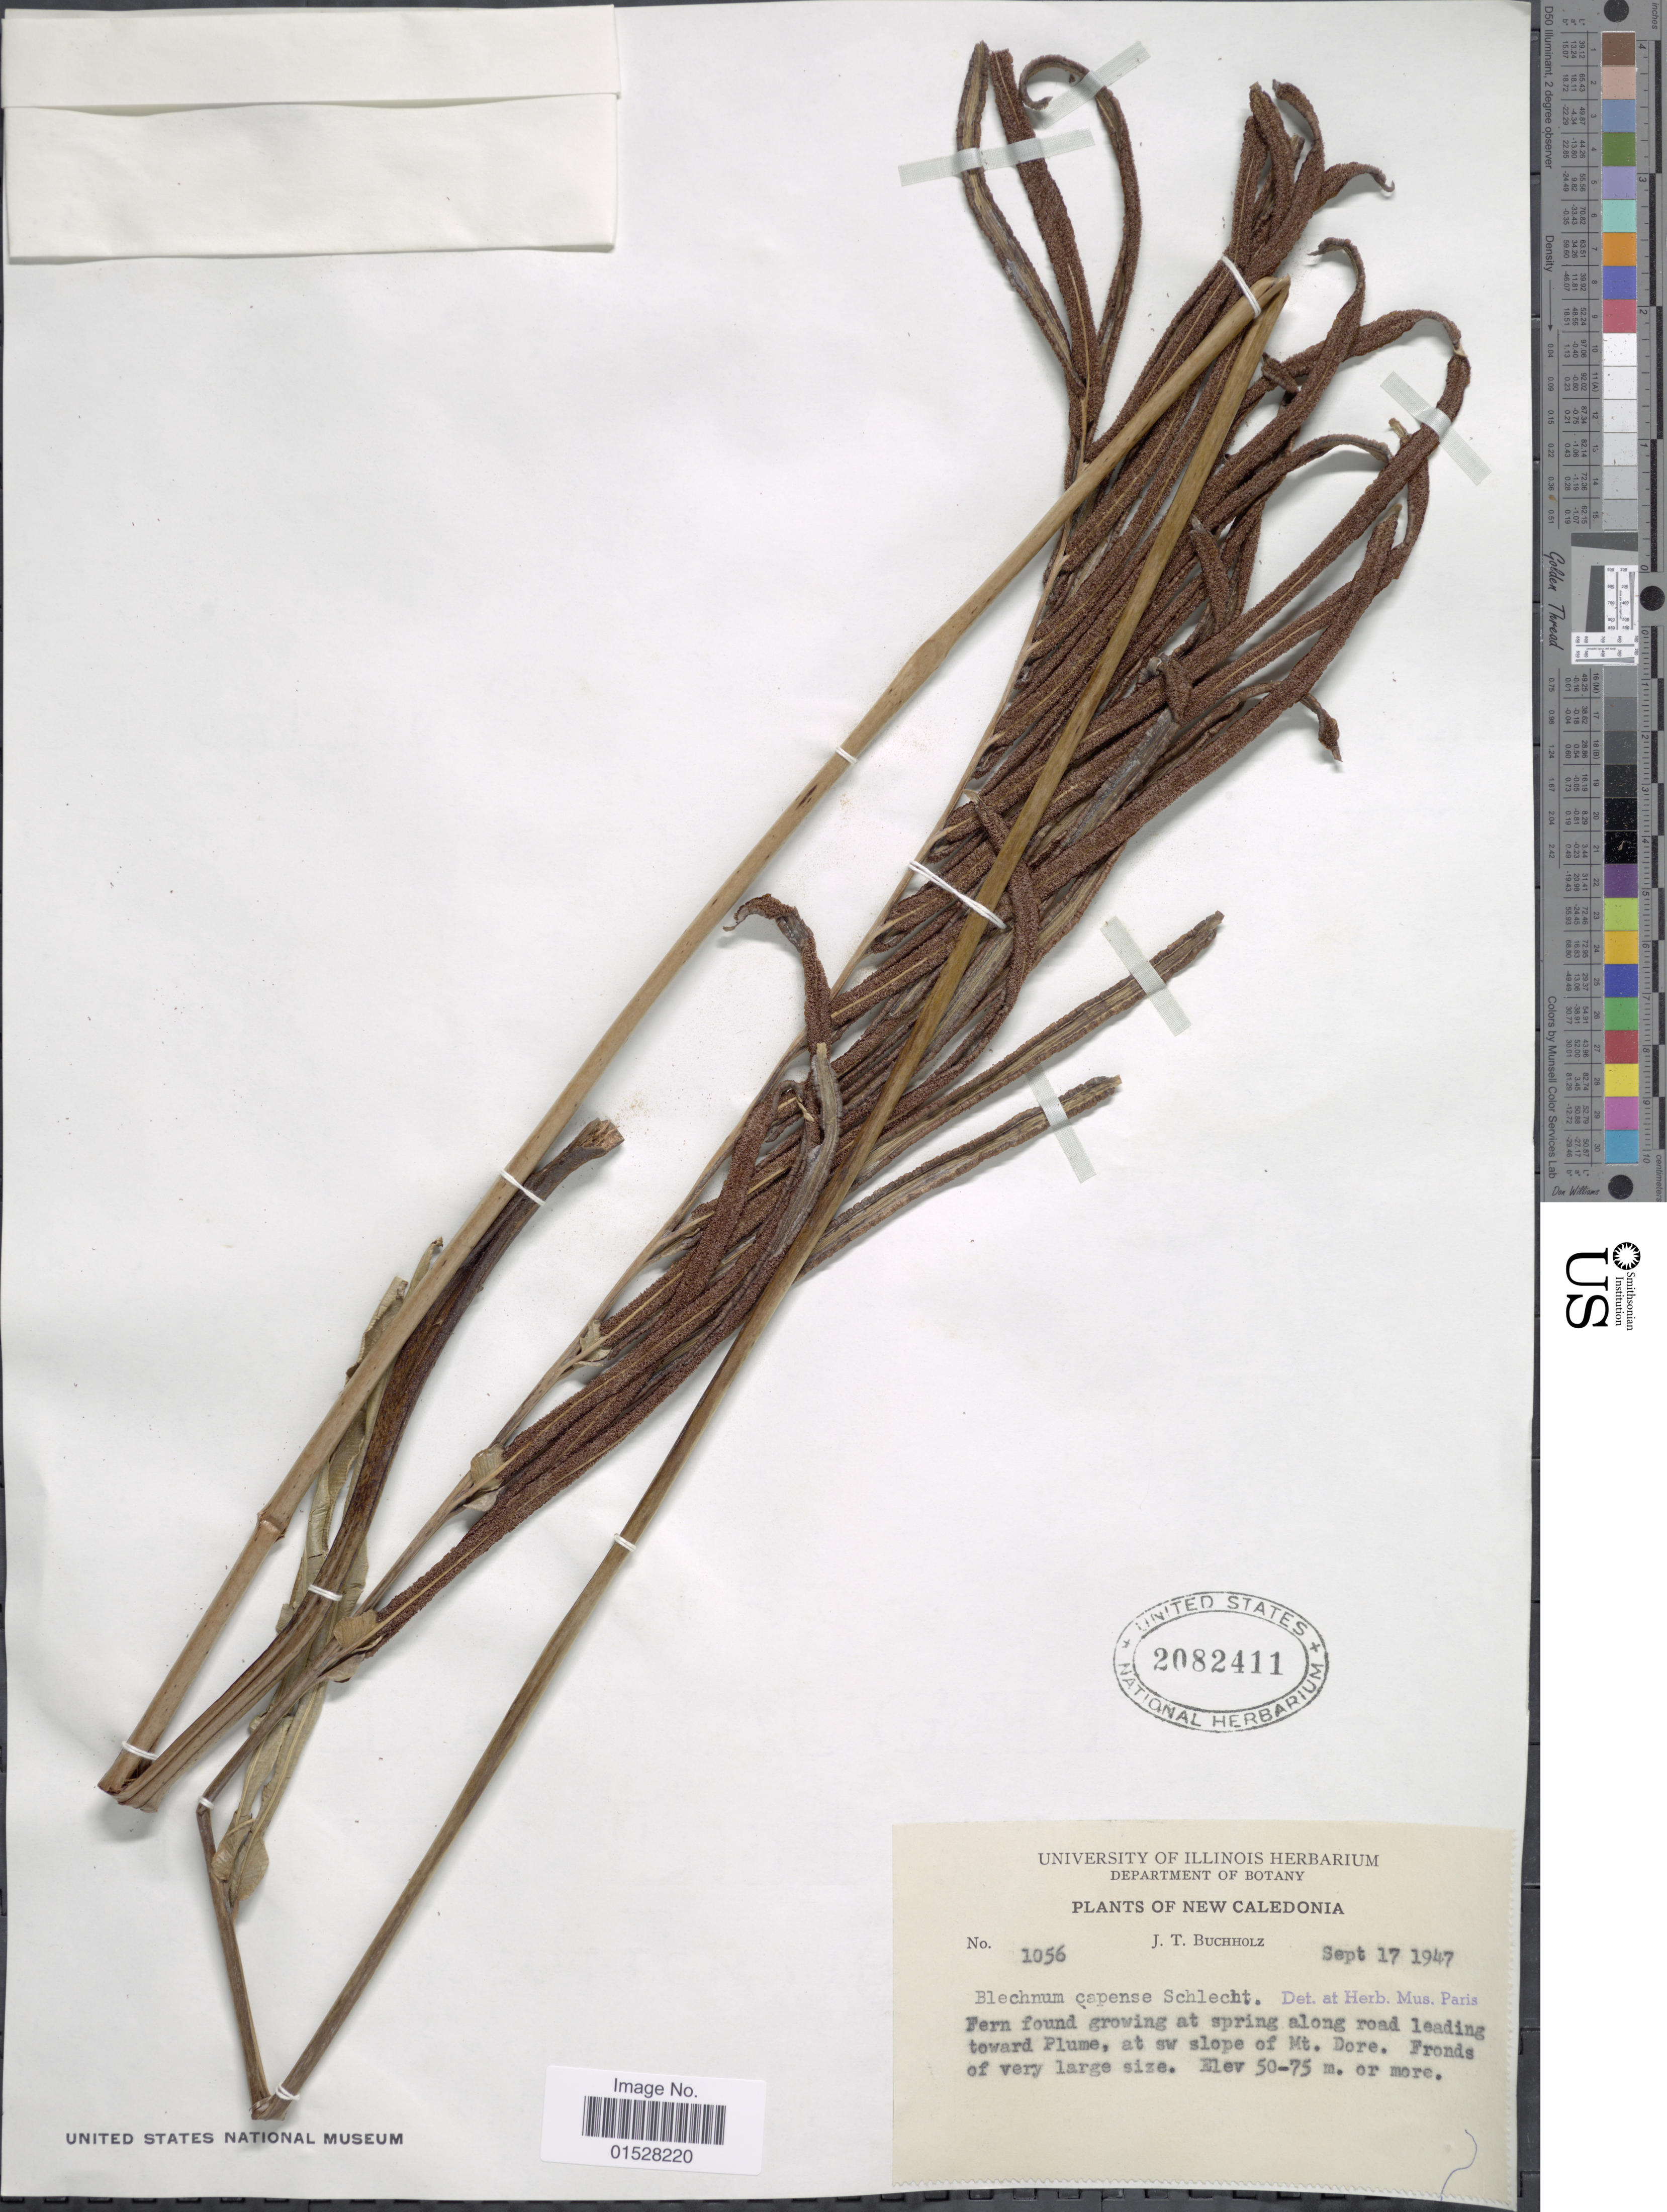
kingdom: Plantae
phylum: Tracheophyta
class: Polypodiopsida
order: Polypodiales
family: Blechnaceae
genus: Blechnum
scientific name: Blechnum subcordatum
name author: (E. Fourn.) Brownlie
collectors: J. T. Buchholz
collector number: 1056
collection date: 1947-09-17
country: New Caledonia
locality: Growing at spring along road leading toward Plume, at sw slope of Mt. Dore.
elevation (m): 50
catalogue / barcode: US 2082411